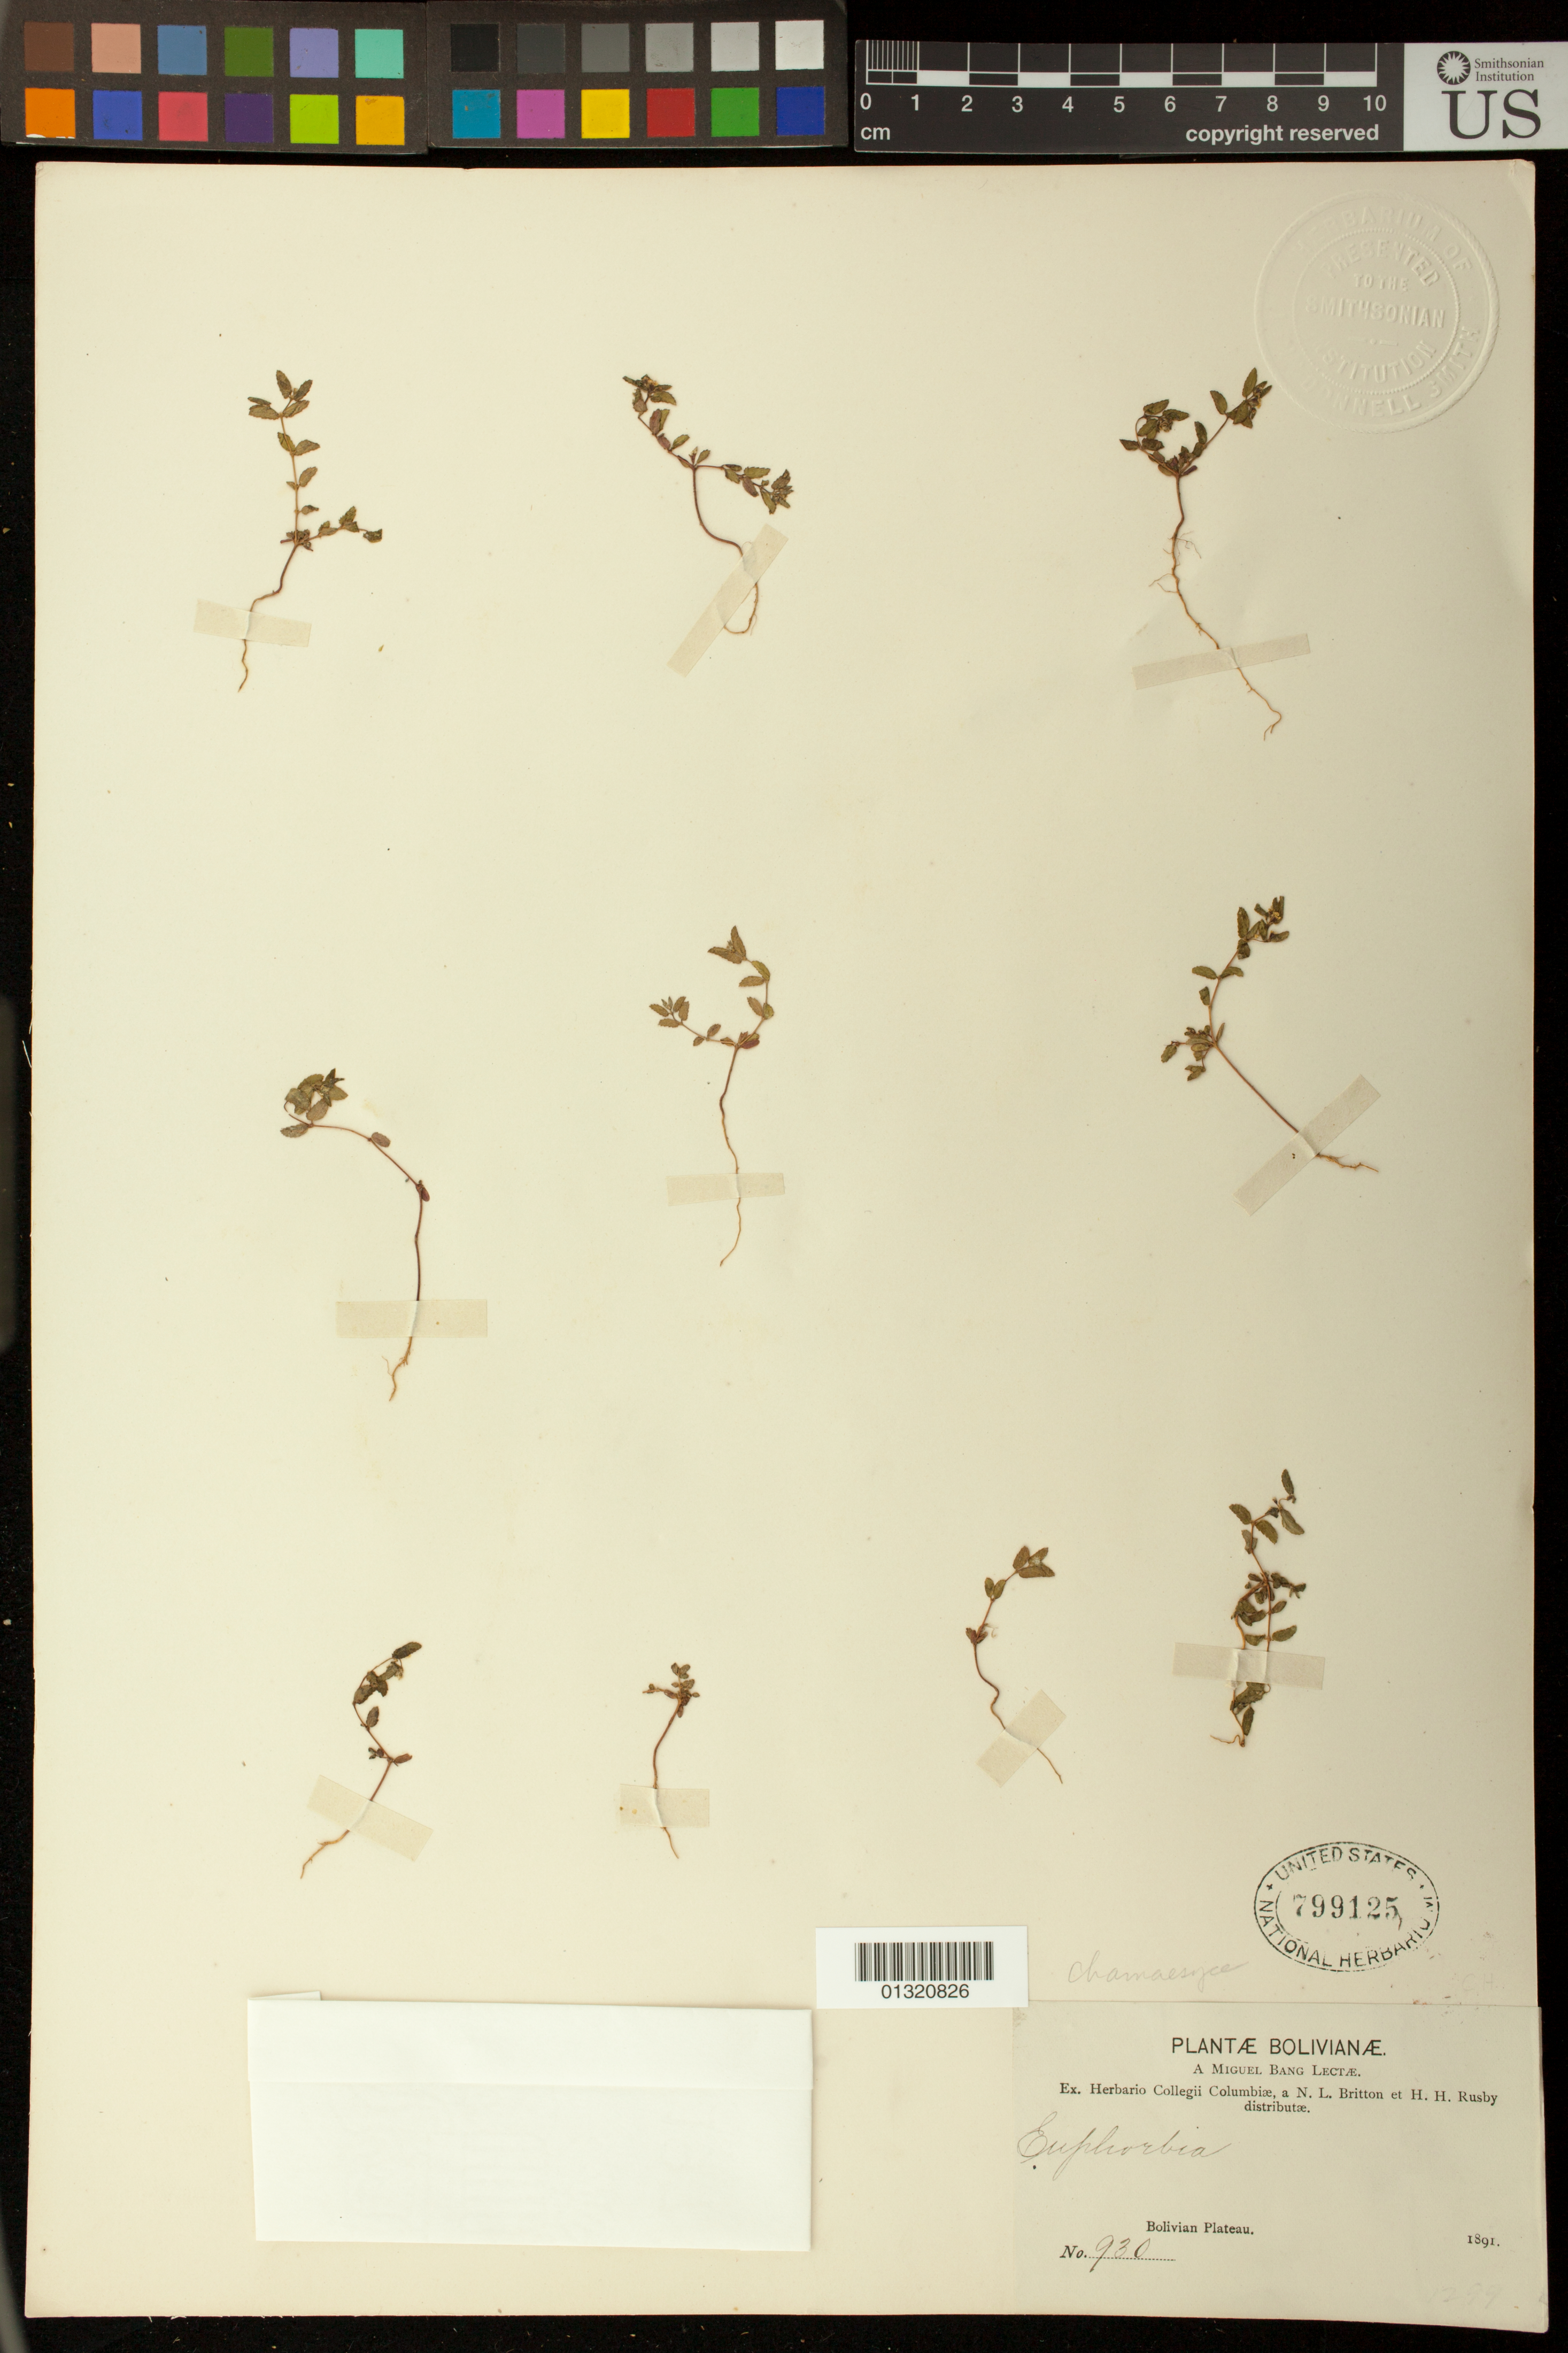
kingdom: Plantae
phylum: Tracheophyta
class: Magnoliopsida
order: Malpighiales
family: Euphorbiaceae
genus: Euphorbia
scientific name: Euphorbia sp.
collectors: M. Bang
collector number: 930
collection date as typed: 1891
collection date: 1891-01-01/1891-12-31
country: Bolivia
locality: Bolivian Plateau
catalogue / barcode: US 799125